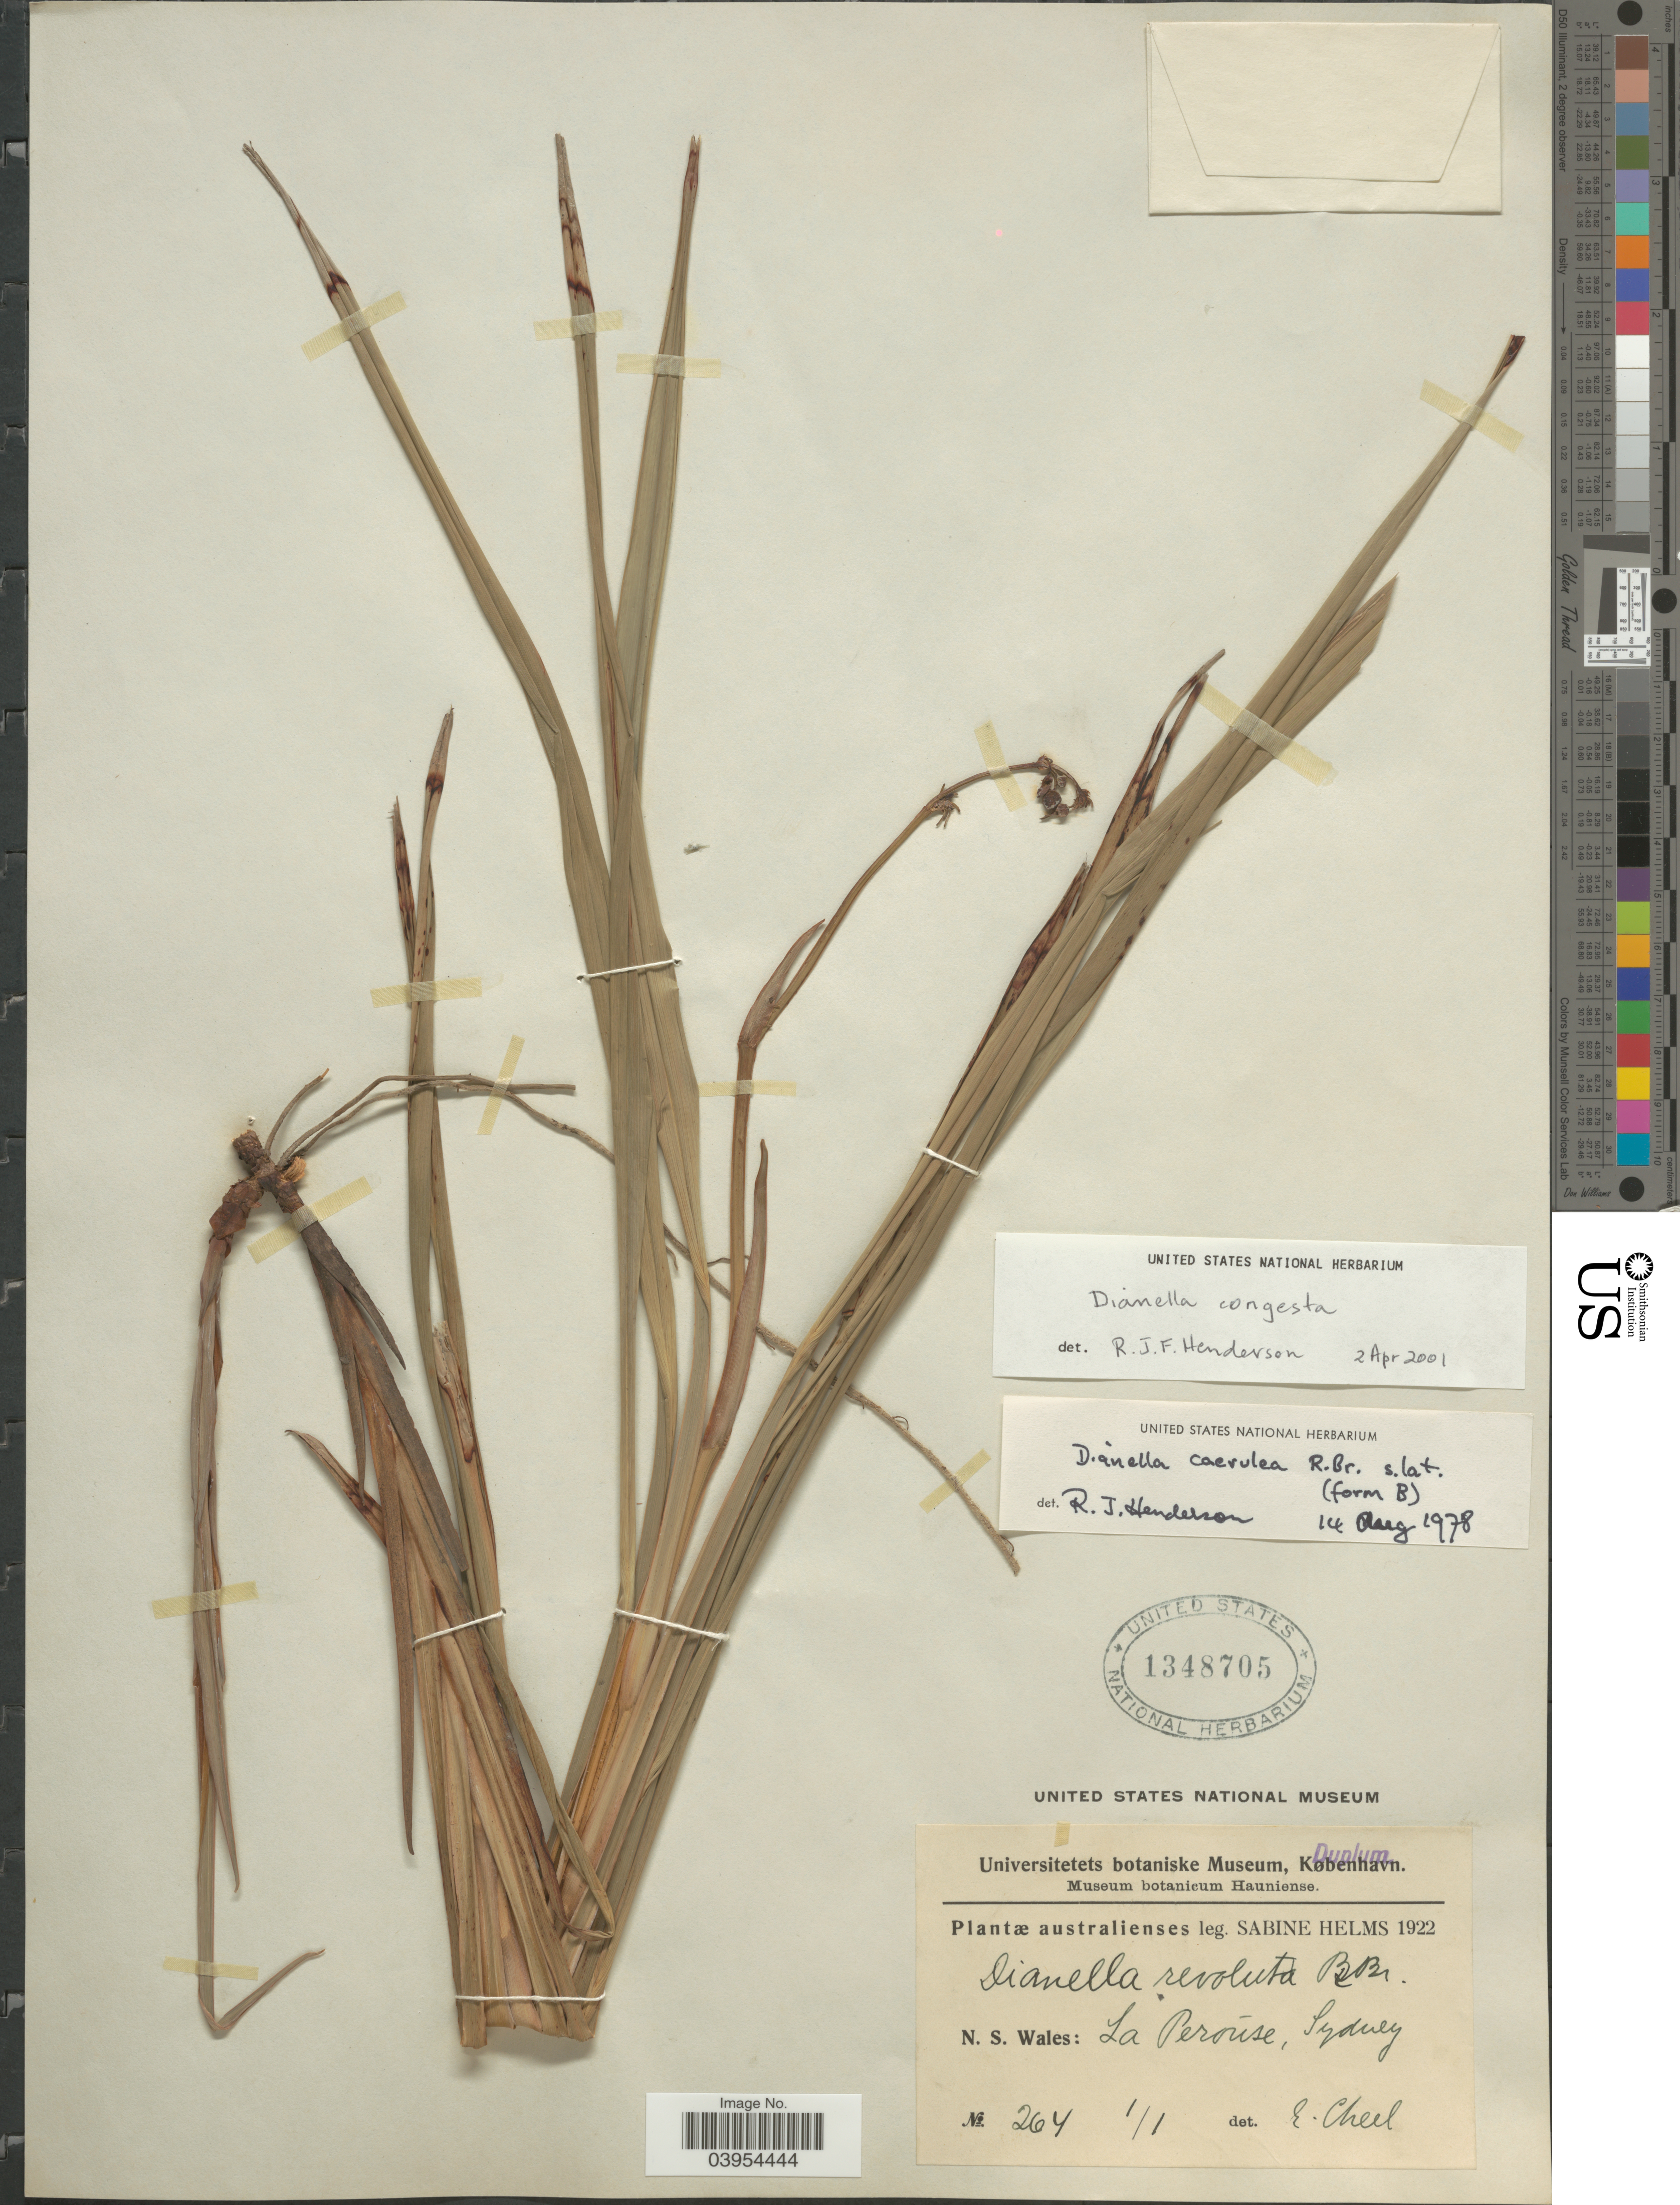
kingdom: Plantae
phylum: Tracheophyta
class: Liliopsida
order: Asparagales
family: Asphodelaceae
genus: Dianella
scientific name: Dianella congesta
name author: R. Br.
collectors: S. Helms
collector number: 264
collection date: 1922-01-01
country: Australia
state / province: New South Wales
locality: N. S. Wales: La Perouse, Sydney.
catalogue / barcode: US 1348705